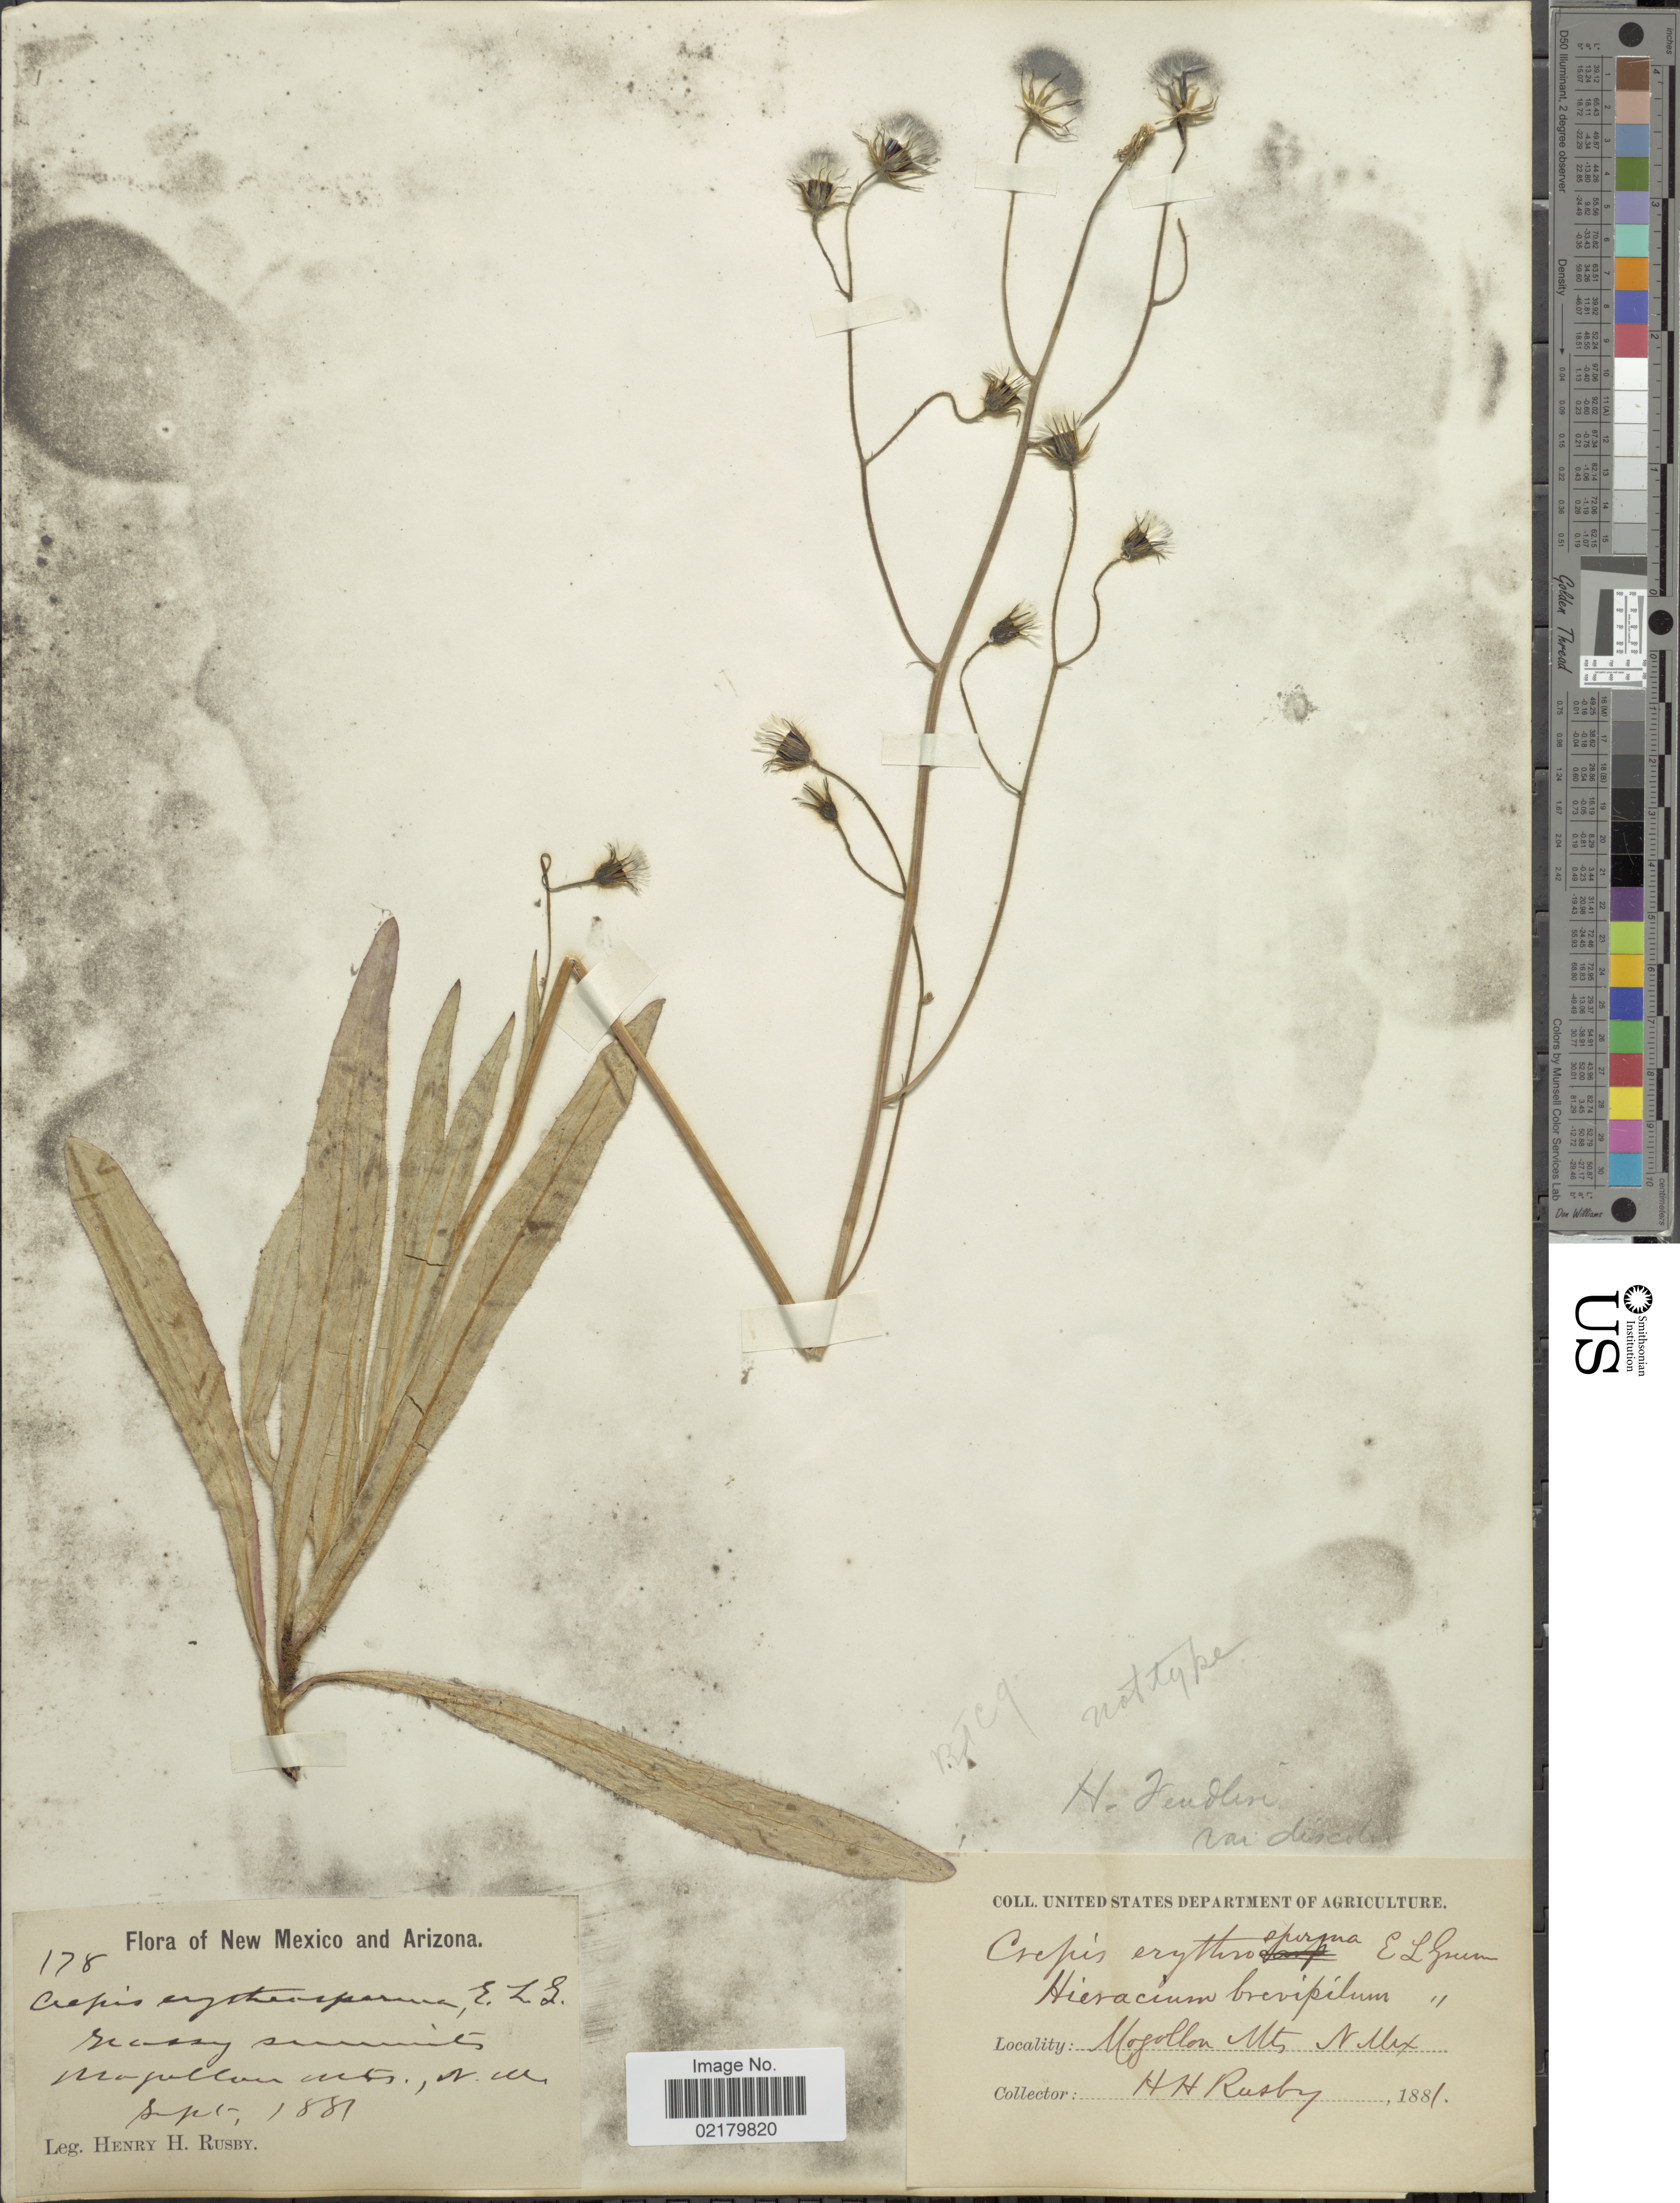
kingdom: Plantae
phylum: Tracheophyta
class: Magnoliopsida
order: Asterales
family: Asteraceae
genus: Hieracium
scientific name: Hieracium brevipilum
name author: Greene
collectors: H. H. Rusby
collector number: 178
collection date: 1881-09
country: United States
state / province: New Mexico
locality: Arizona, Grassy summits Mogollon Mts